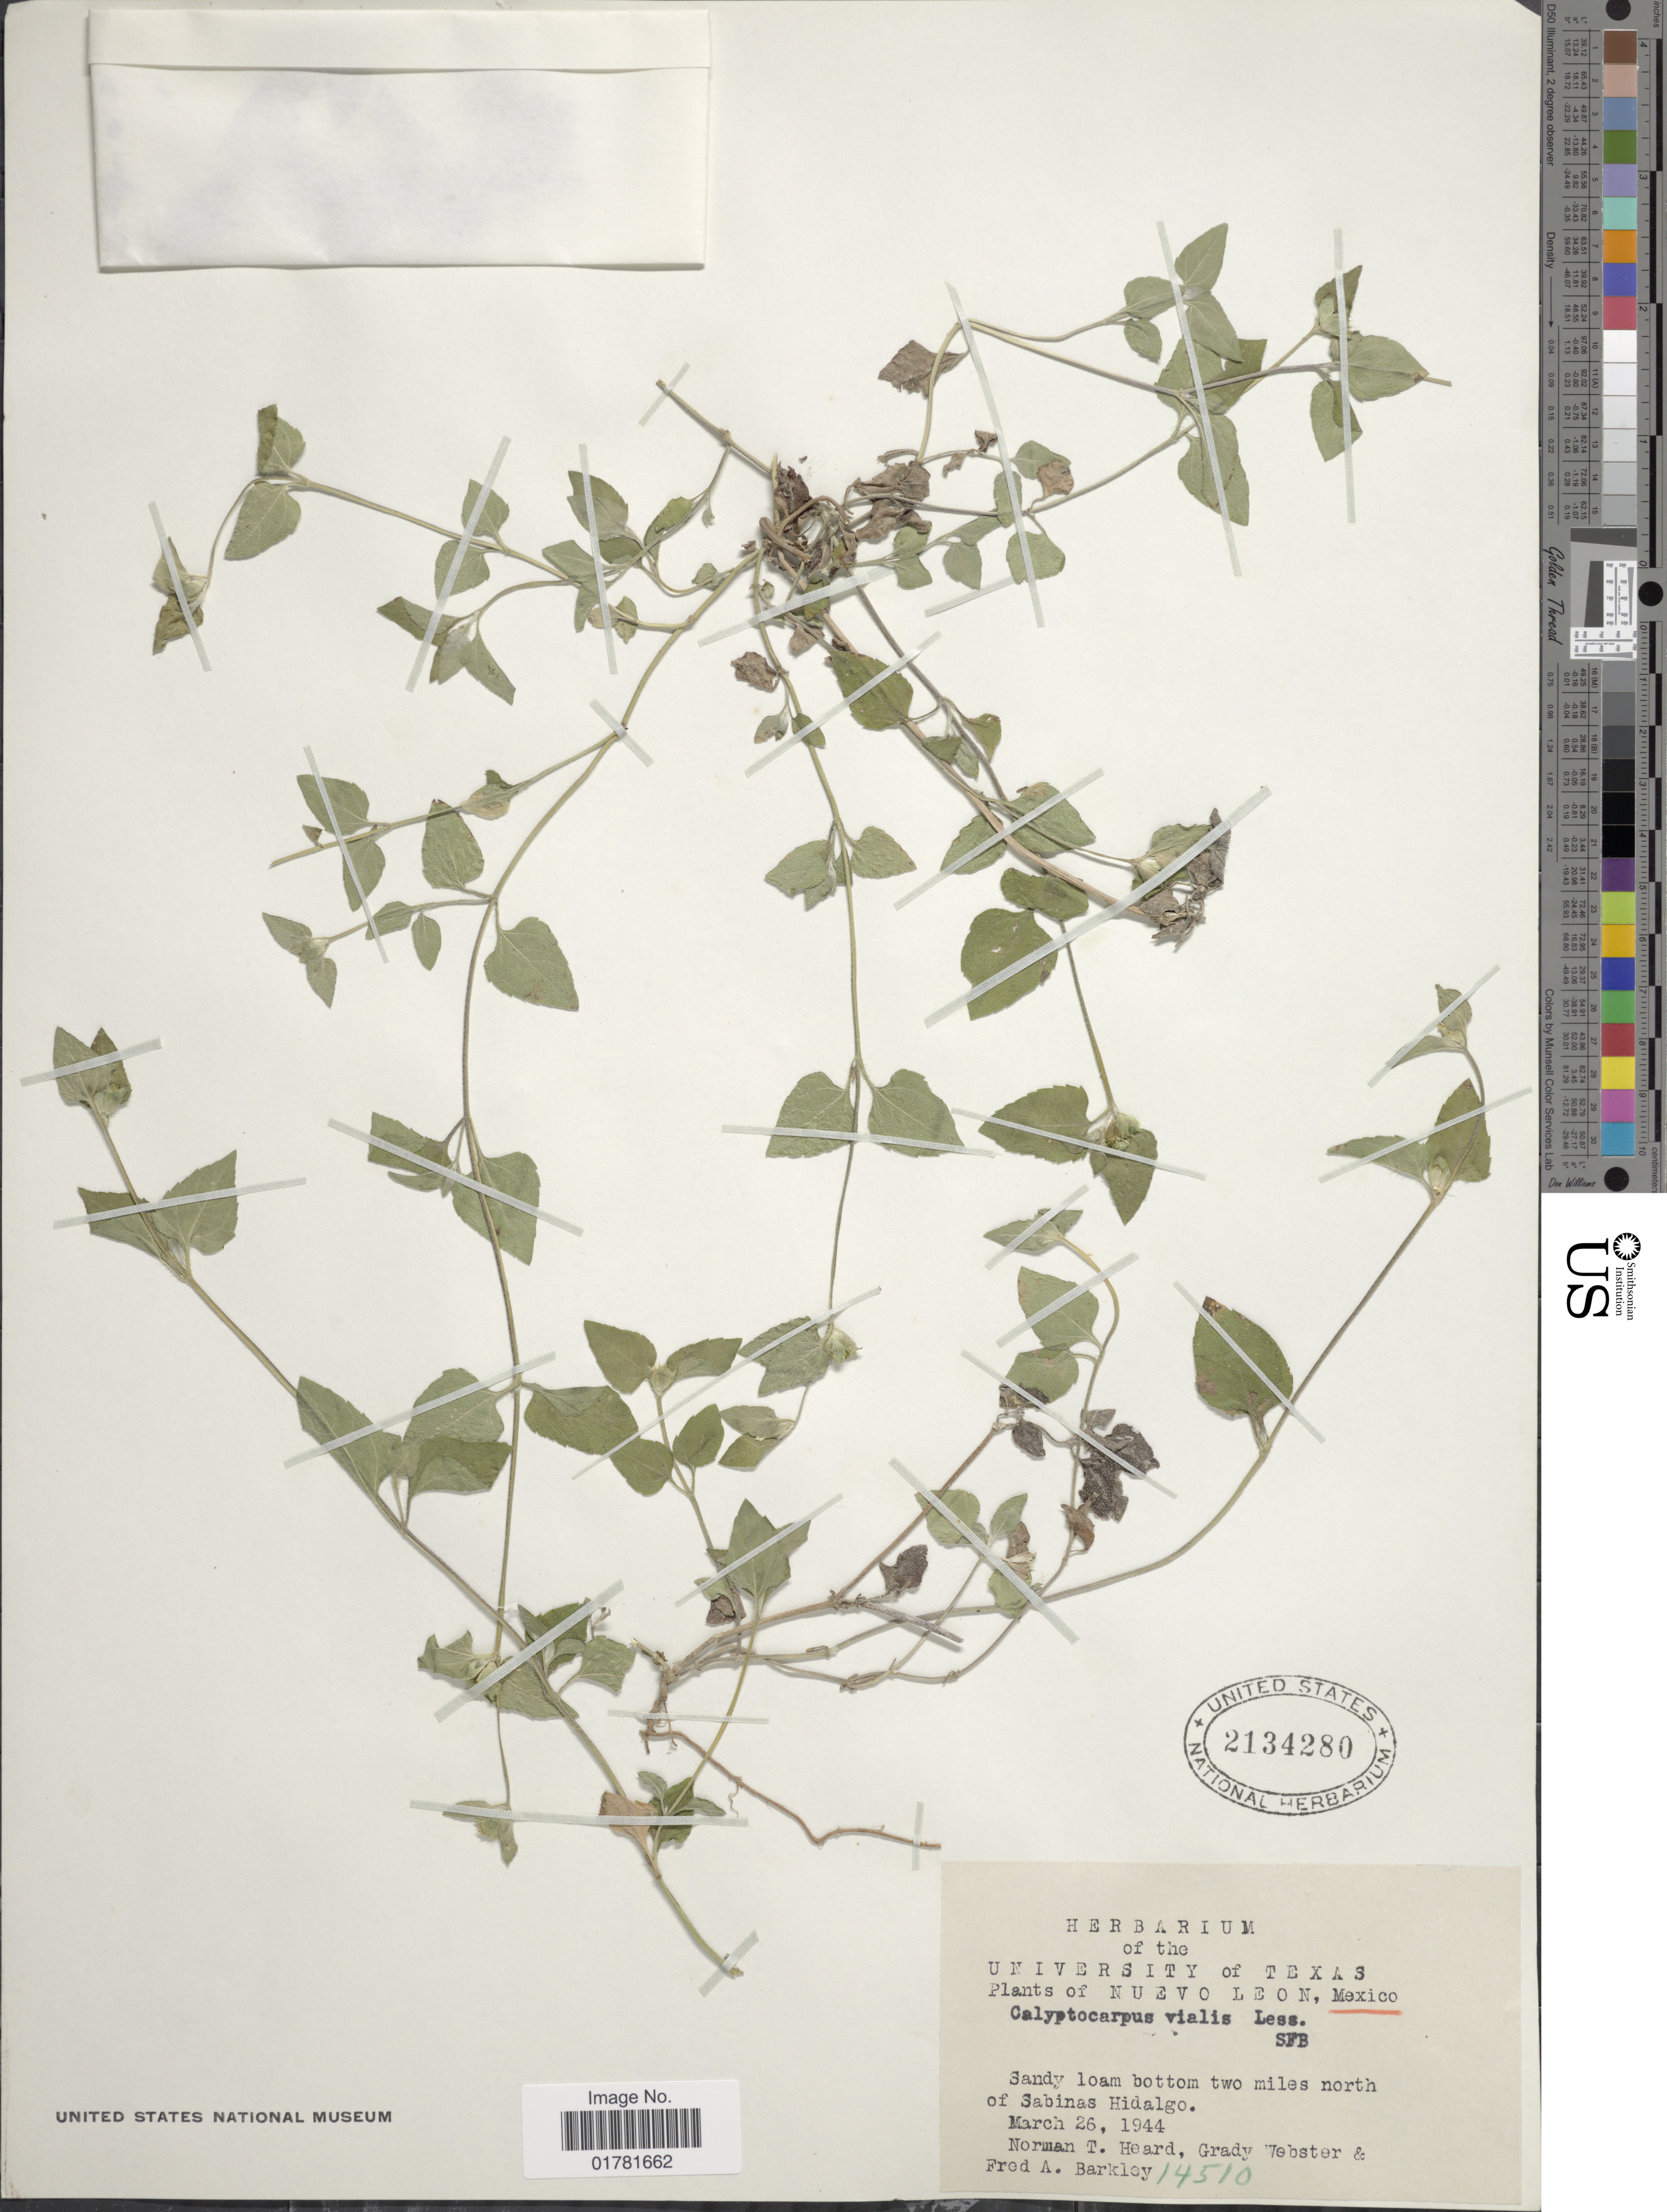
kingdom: Plantae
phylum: Tracheophyta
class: Magnoliopsida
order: Asterales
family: Asteraceae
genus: Calyptocarpus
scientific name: Calyptocarpus vialis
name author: Less.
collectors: N. Heard, G. Webtser & F. A. Barkley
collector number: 14510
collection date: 1944-03-26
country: Mexico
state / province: Nuevo León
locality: Sandy loam bottom two miles north of Sabinas Hidalgo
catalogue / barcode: US 2134280